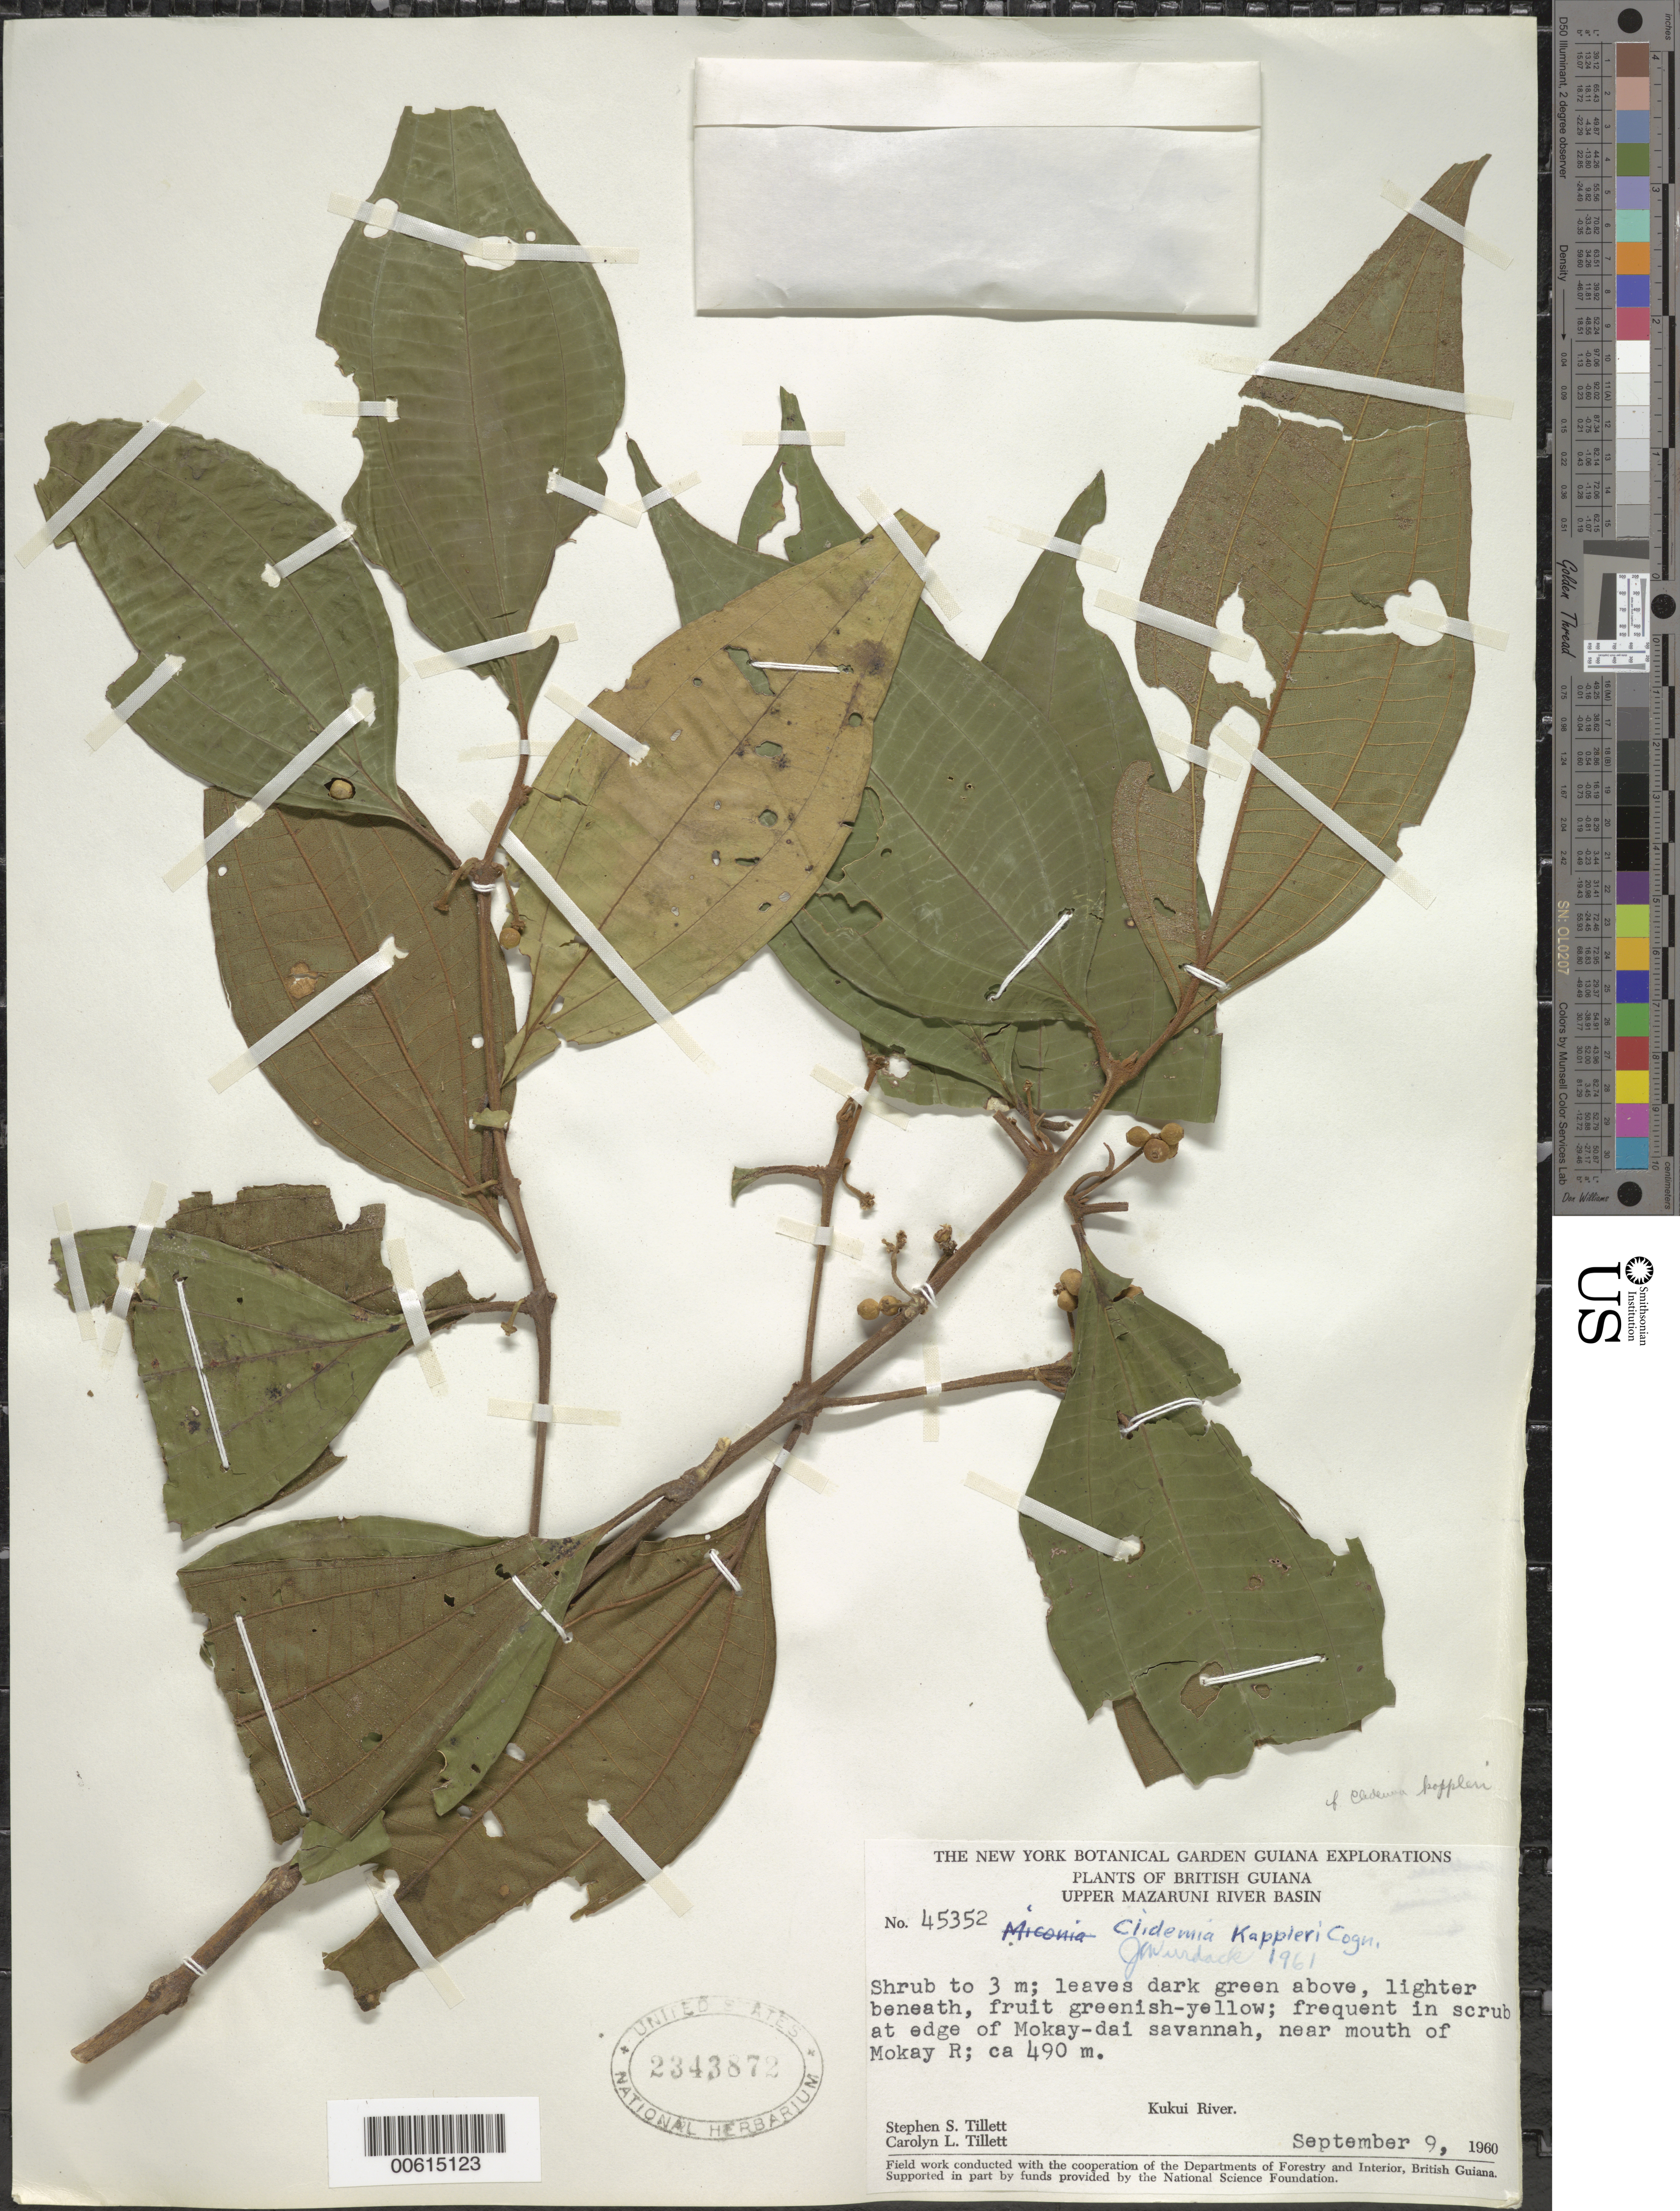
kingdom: Plantae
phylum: Tracheophyta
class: Magnoliopsida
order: Myrtales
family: Melastomataceae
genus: Clidemia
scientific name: Clidemia kappleri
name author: Cogn.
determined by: Wurdack, John J., (US), US (UNITED STATES)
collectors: S. S. Tillett, C. L. Tillett & R. Boyan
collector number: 45352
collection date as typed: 9-Sep-60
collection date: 1960-09-09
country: Guyana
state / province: Cuyuni-Mazaruni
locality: Kukui R., near mouth of Mokay R., Mokay-dai savanna, Upper Mazaruni River basin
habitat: Scrub at edge of savanna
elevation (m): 490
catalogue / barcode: US 2343872